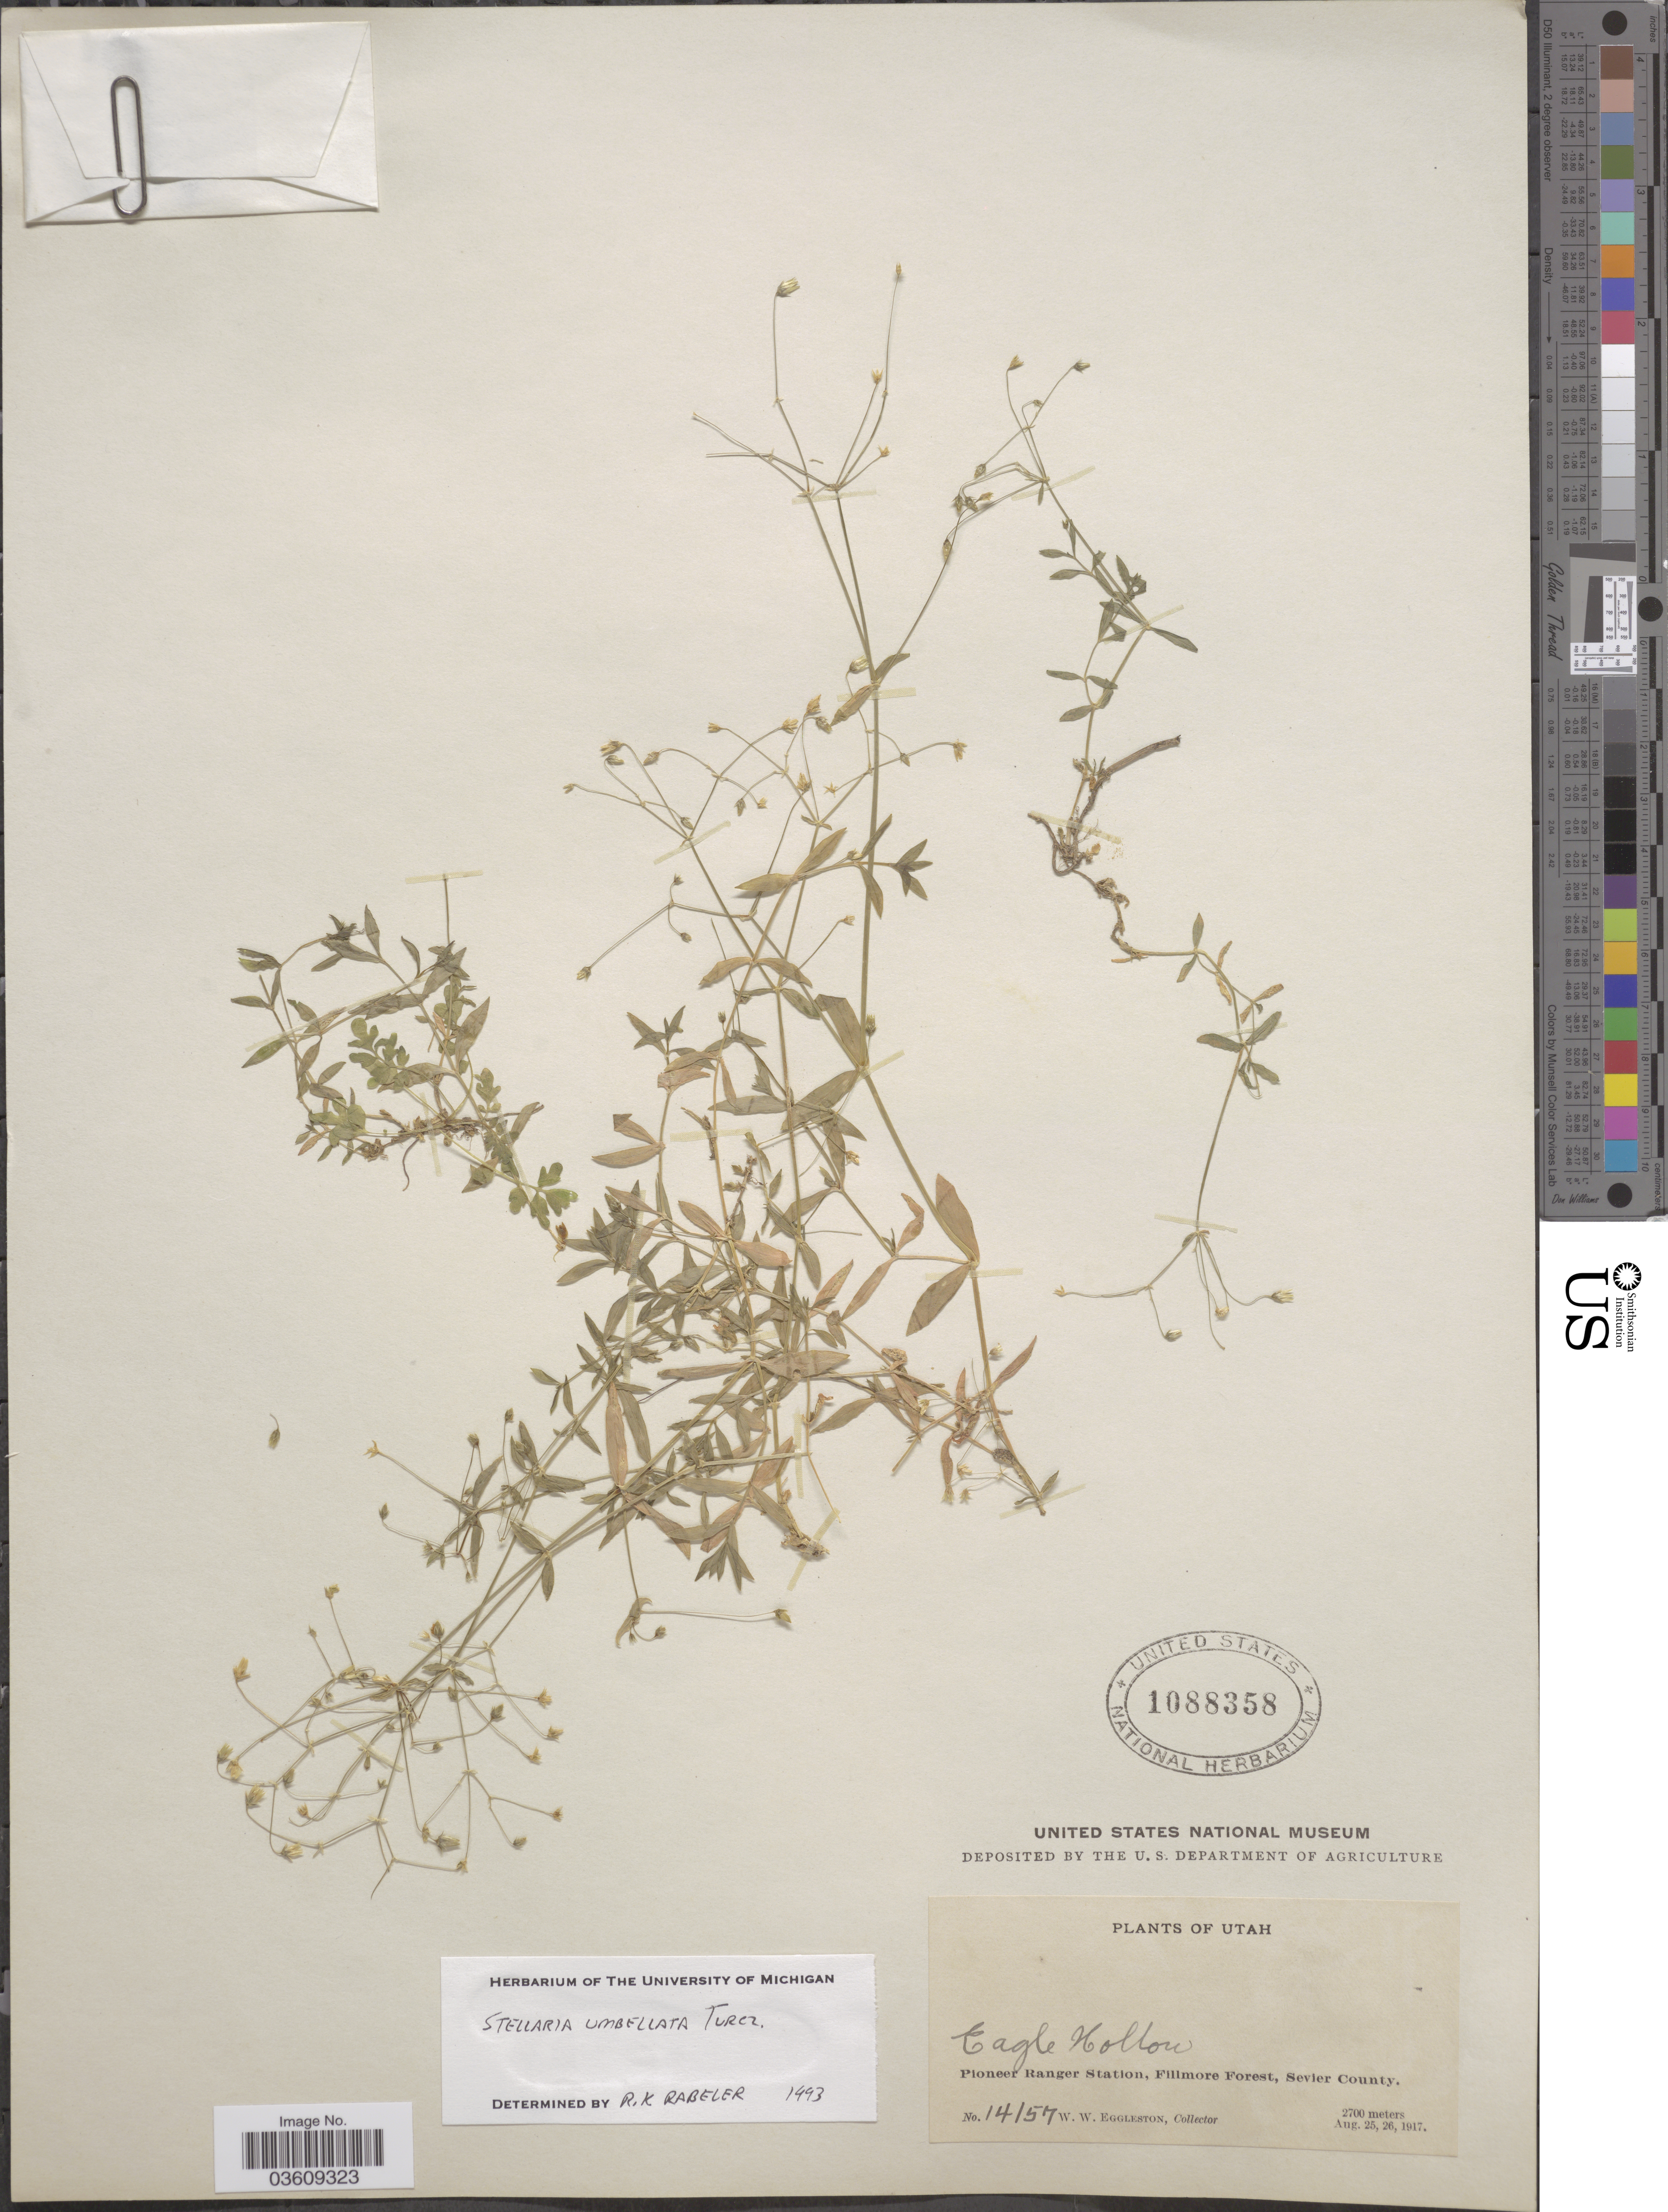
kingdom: Plantae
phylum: Tracheophyta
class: Magnoliopsida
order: Caryophyllales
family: Caryophyllaceae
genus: Stellaria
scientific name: Stellaria umbellata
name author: Turcz.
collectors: W. W. Eggleston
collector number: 14157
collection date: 1917-08-25/1917-08-26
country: United States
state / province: Utah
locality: Eagle Hollow. Pioneer Ranger Station, Fillmore Forest, Sevier County.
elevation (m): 2700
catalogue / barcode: US 1088358